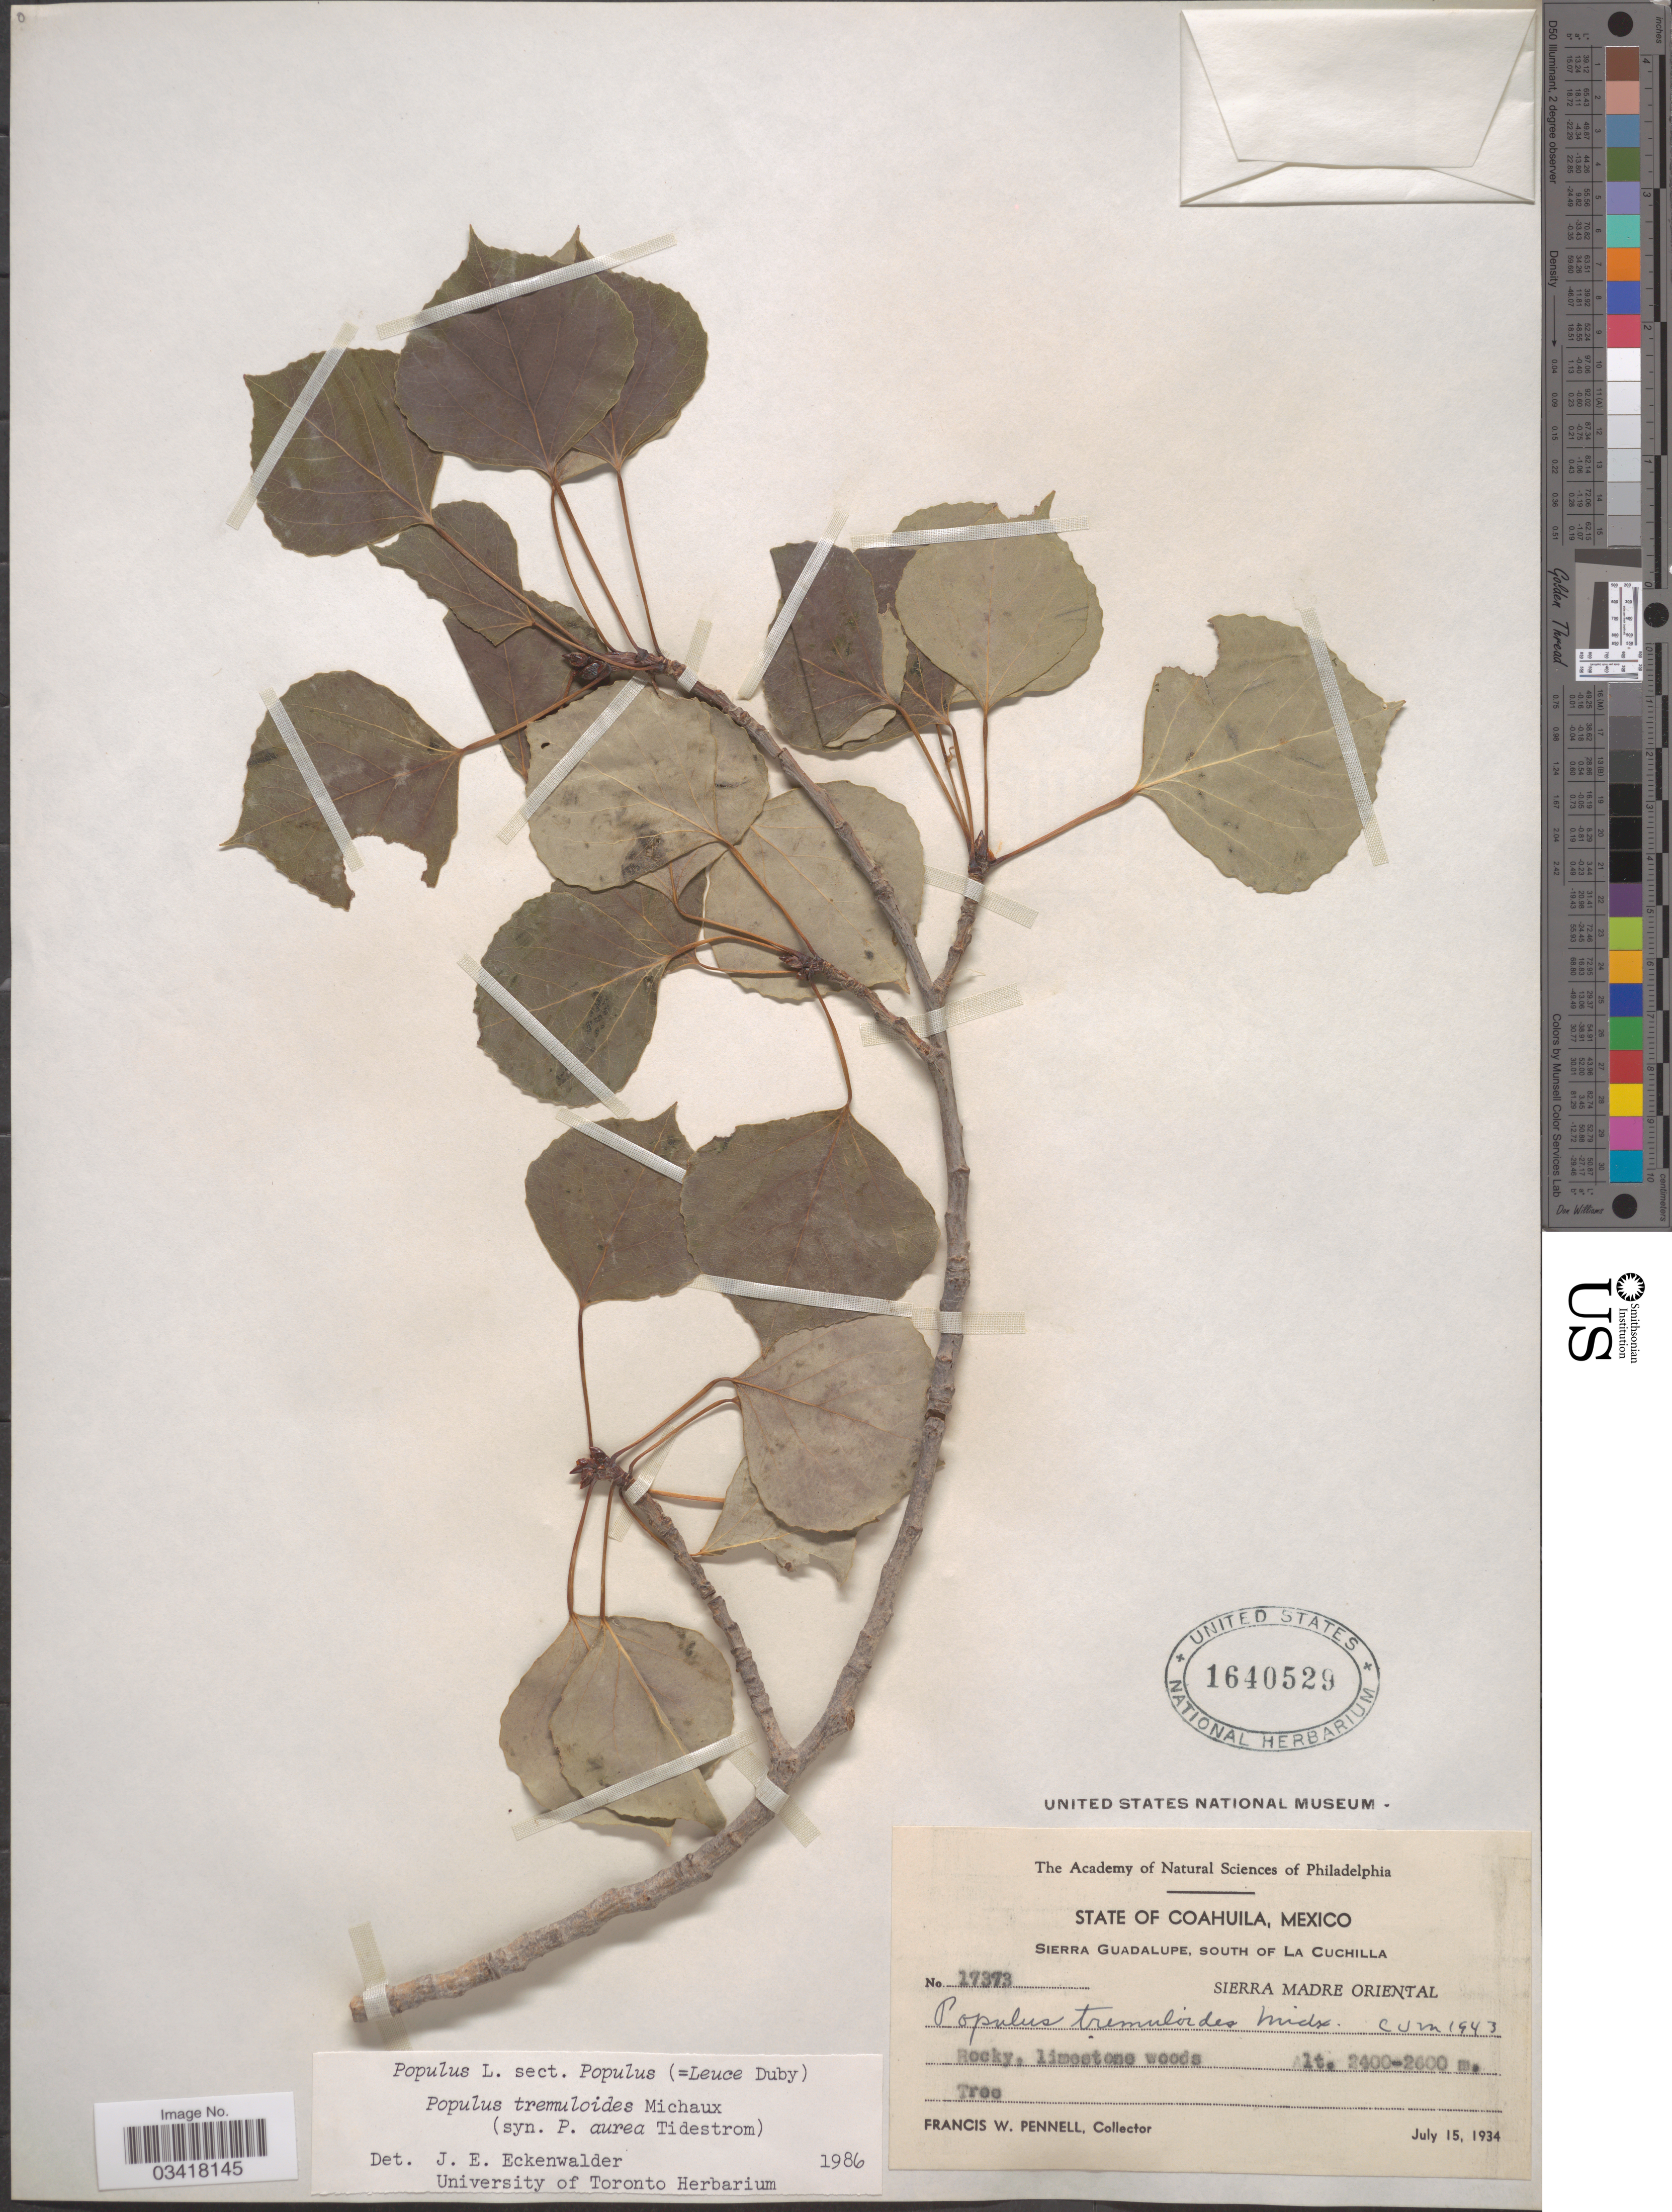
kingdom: Plantae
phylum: Tracheophyta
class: Magnoliopsida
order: Malpighiales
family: Salicaceae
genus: Populus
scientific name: Populus tremuloides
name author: Michx.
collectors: F. W. Pennell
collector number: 17373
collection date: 1934-07-15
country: Mexico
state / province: Coahuila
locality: Sierra Guadalupe, south of La Cuchilla. Sierra Madre Oriental.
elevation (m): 2400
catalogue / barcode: US 1640529